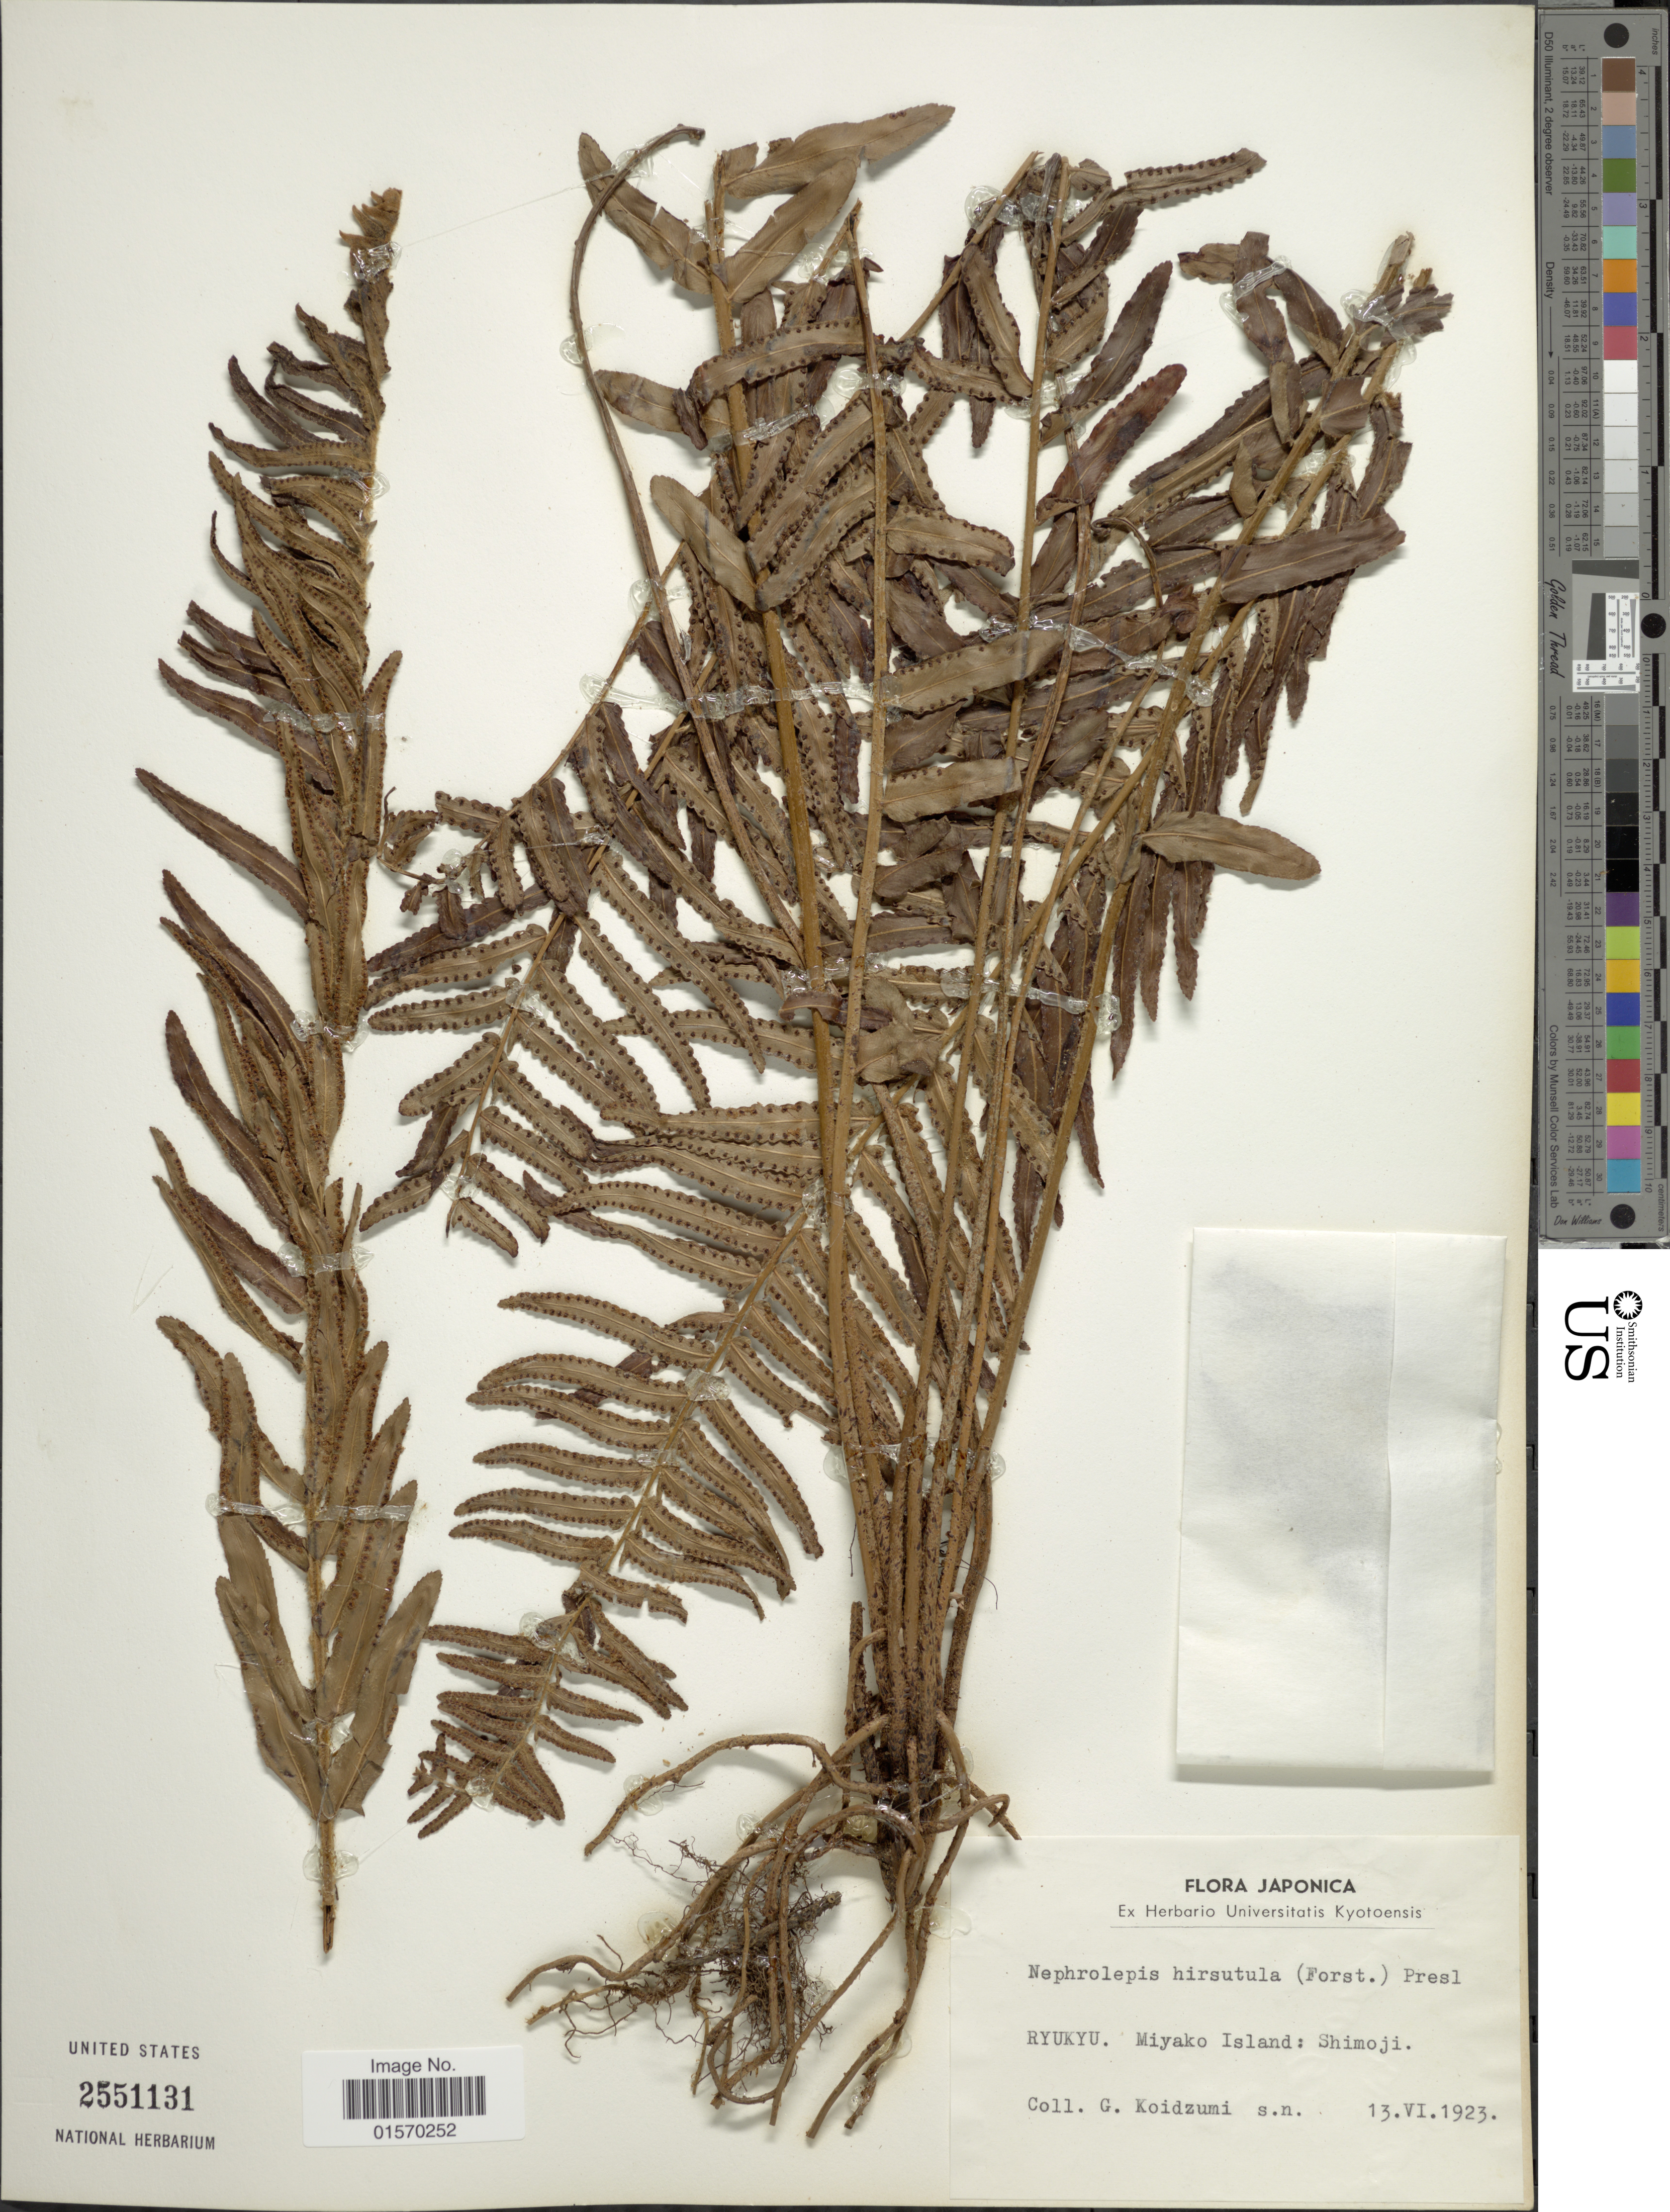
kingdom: Plantae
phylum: Tracheophyta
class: Polypodiopsida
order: Polypodiales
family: Nephrolepidaceae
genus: Nephrolepis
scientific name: Nephrolepis multiflora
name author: (Roxb.) F.M. Jarrett ex C.V. Morton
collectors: G. Koidzumi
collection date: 1923-06-13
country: Japan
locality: Ryukyu. Miyako Island: Shimoji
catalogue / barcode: US 2551131